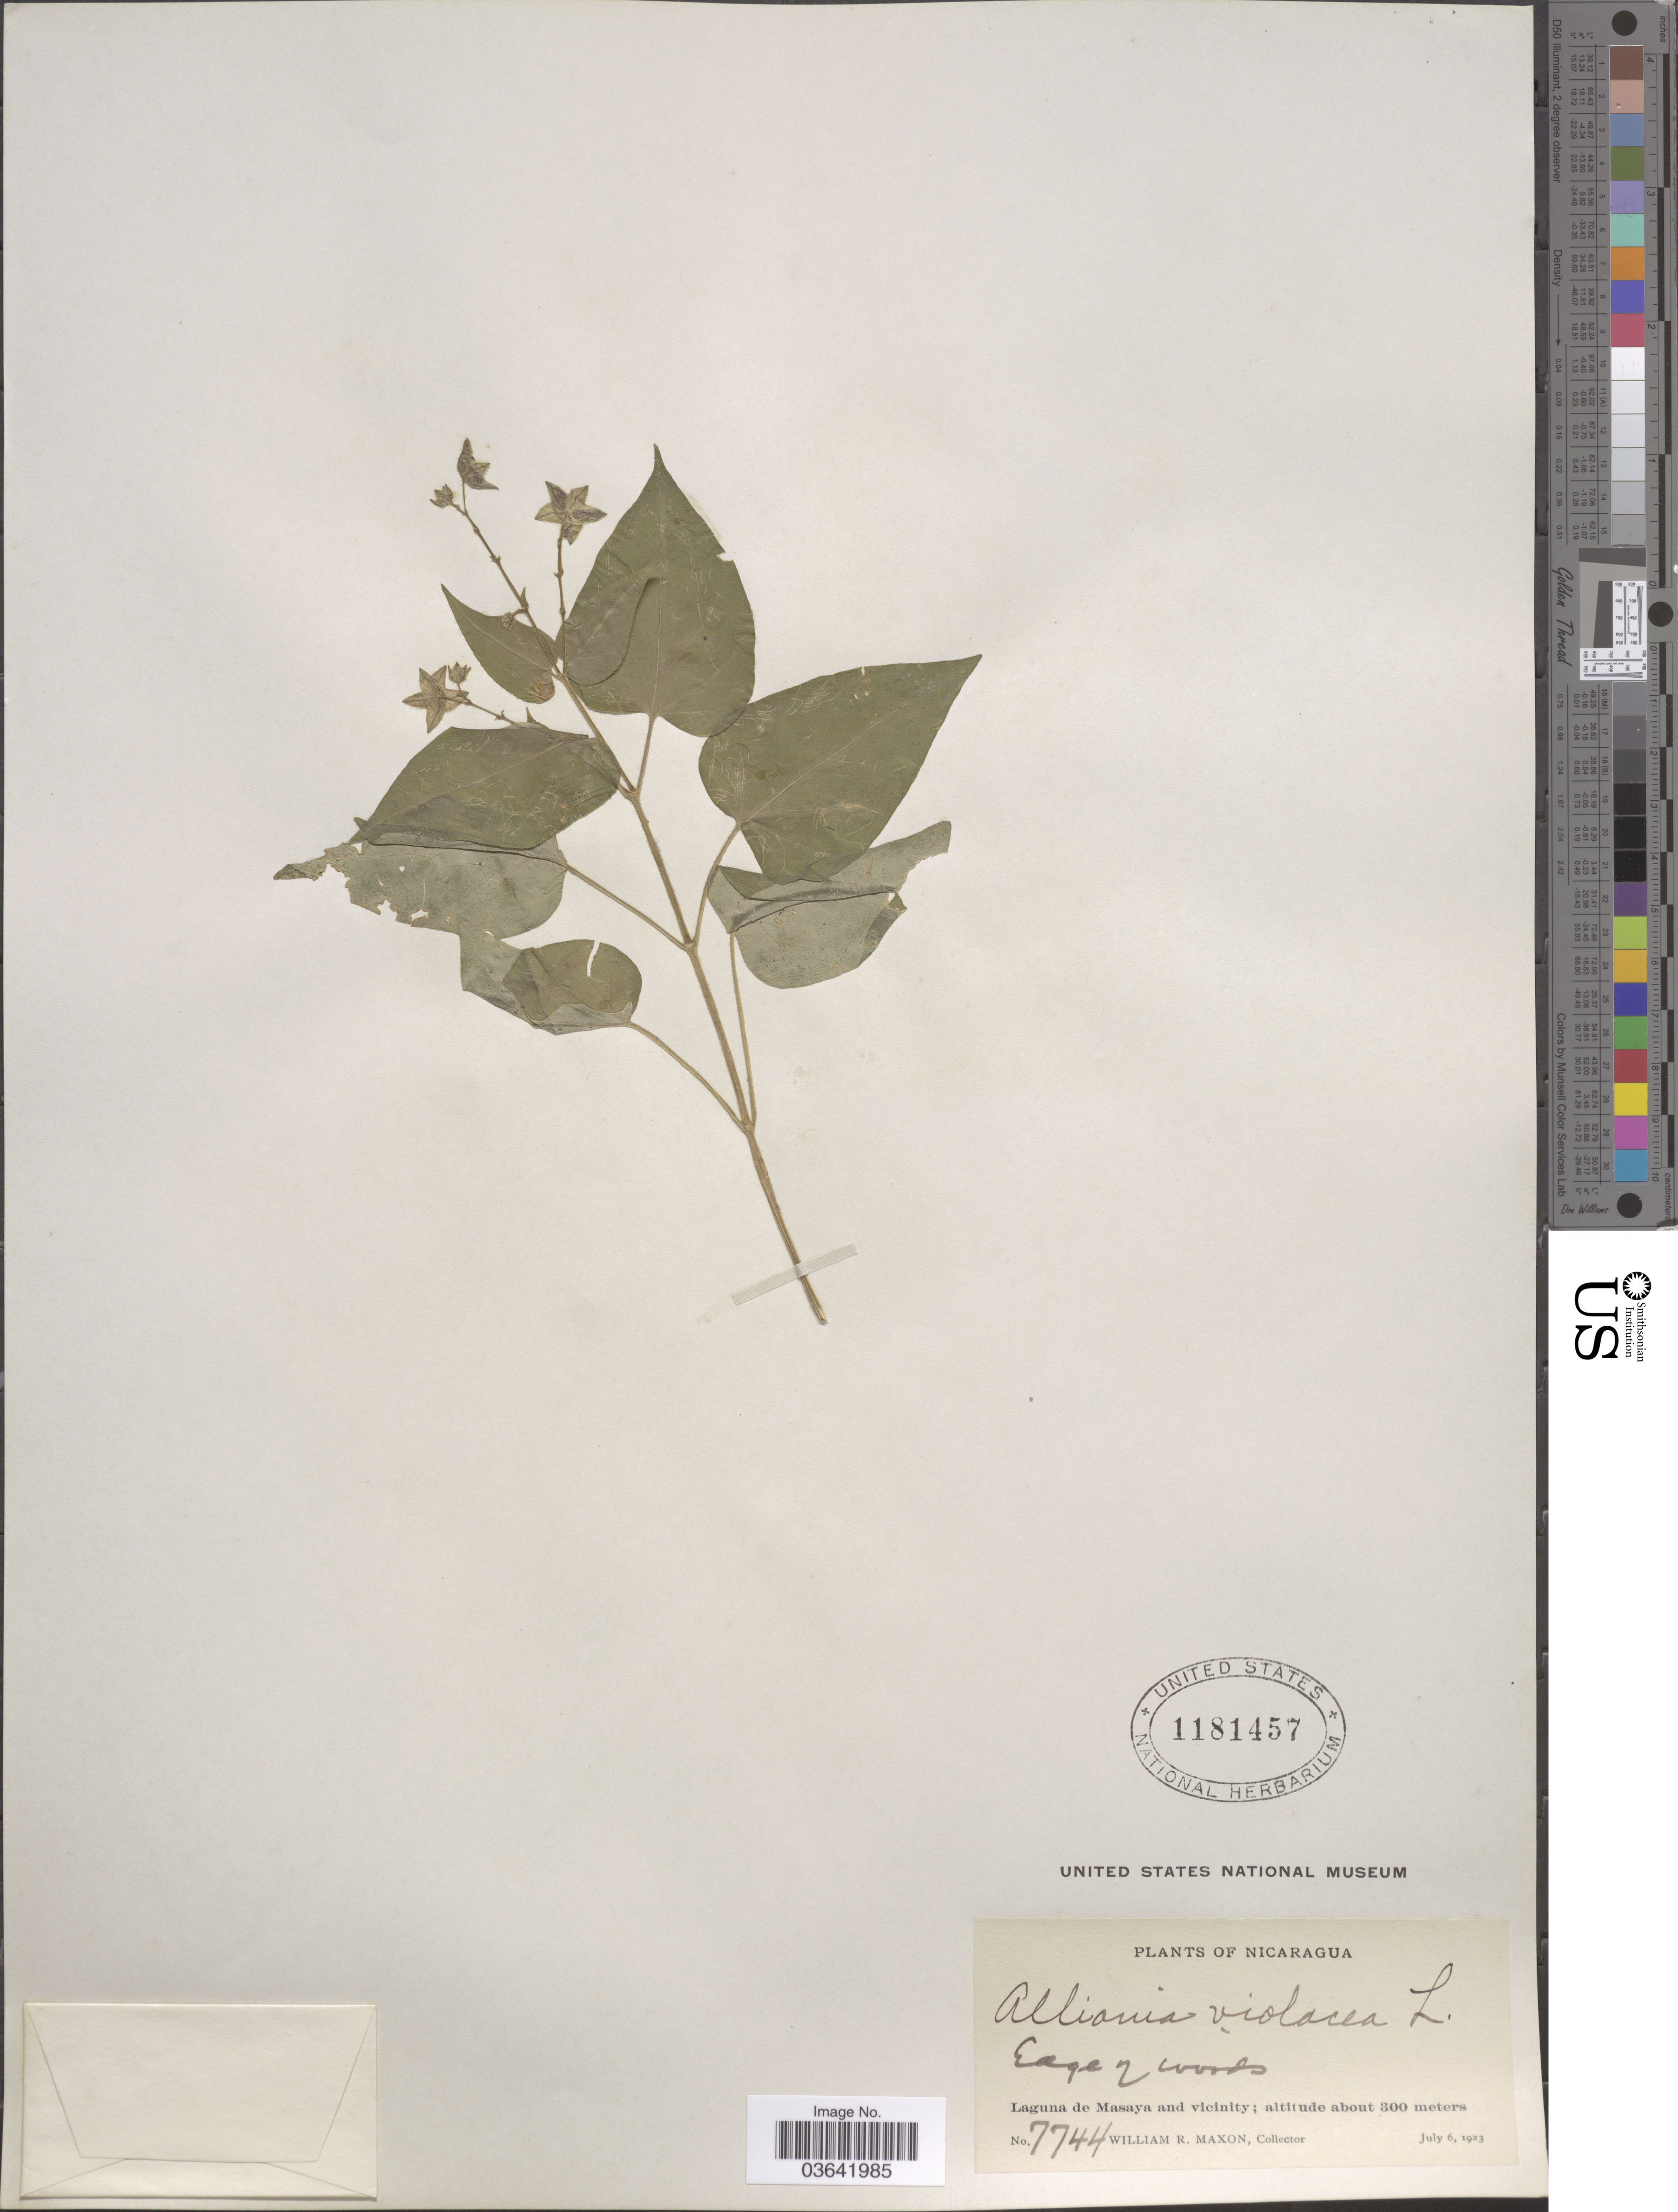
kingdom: Plantae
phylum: Tracheophyta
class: Magnoliopsida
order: Caryophyllales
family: Nyctaginaceae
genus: Mirabilis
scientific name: Mirabilis violacea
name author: (L.) Heimerl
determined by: Strong, Mark T., (BOT), Smithsonian Institution - National Museum of Natural History (UNITED STATES)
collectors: W. R. Maxon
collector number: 7744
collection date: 1923-07-06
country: Nicaragua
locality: Laguna de Masaya and vicinity.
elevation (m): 300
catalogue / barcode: US 1181457